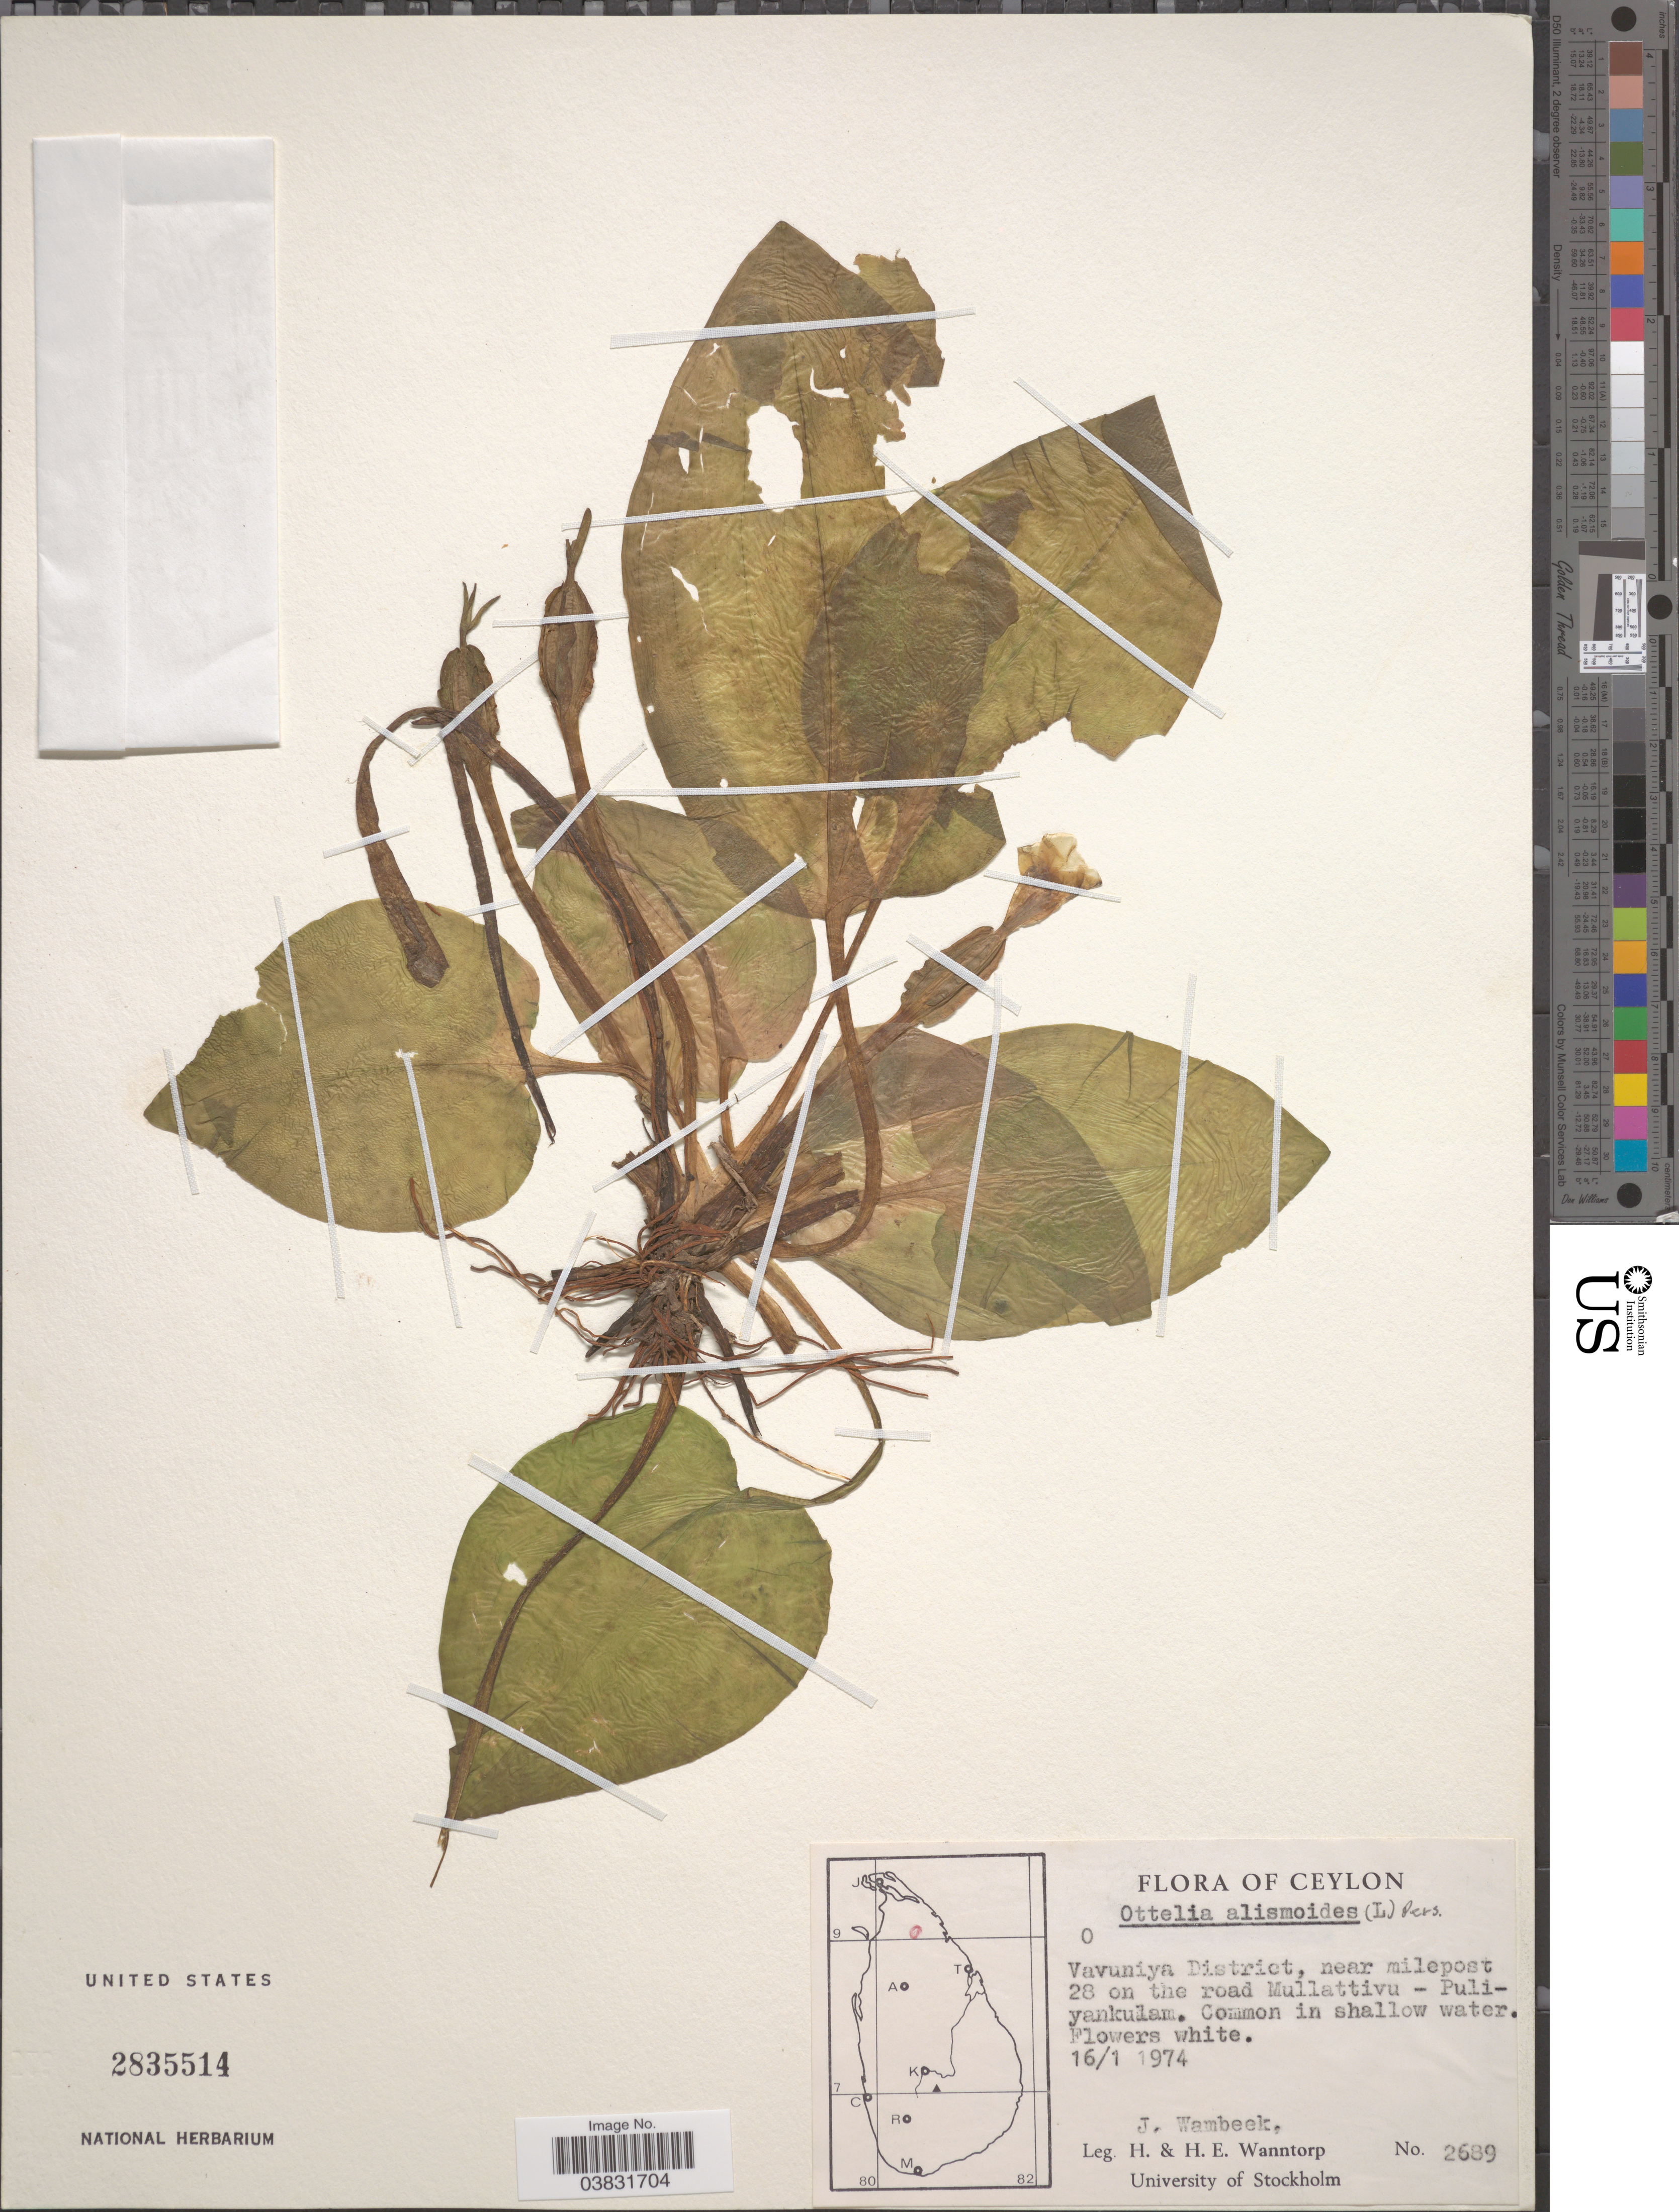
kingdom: Plantae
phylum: Tracheophyta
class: Liliopsida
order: Alismatales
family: Hydrocharitaceae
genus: Ottelia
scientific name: Ottelia alismoides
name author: Pers.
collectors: J. Wambeek, H. Wanntorp & H. Wanntorp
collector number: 2689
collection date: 1974-01-16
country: Sri Lanka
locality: Ceylon. Vavuniya District, near milepost 28 on the road Mullattivu - Puliyankulam.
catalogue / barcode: US 2835514